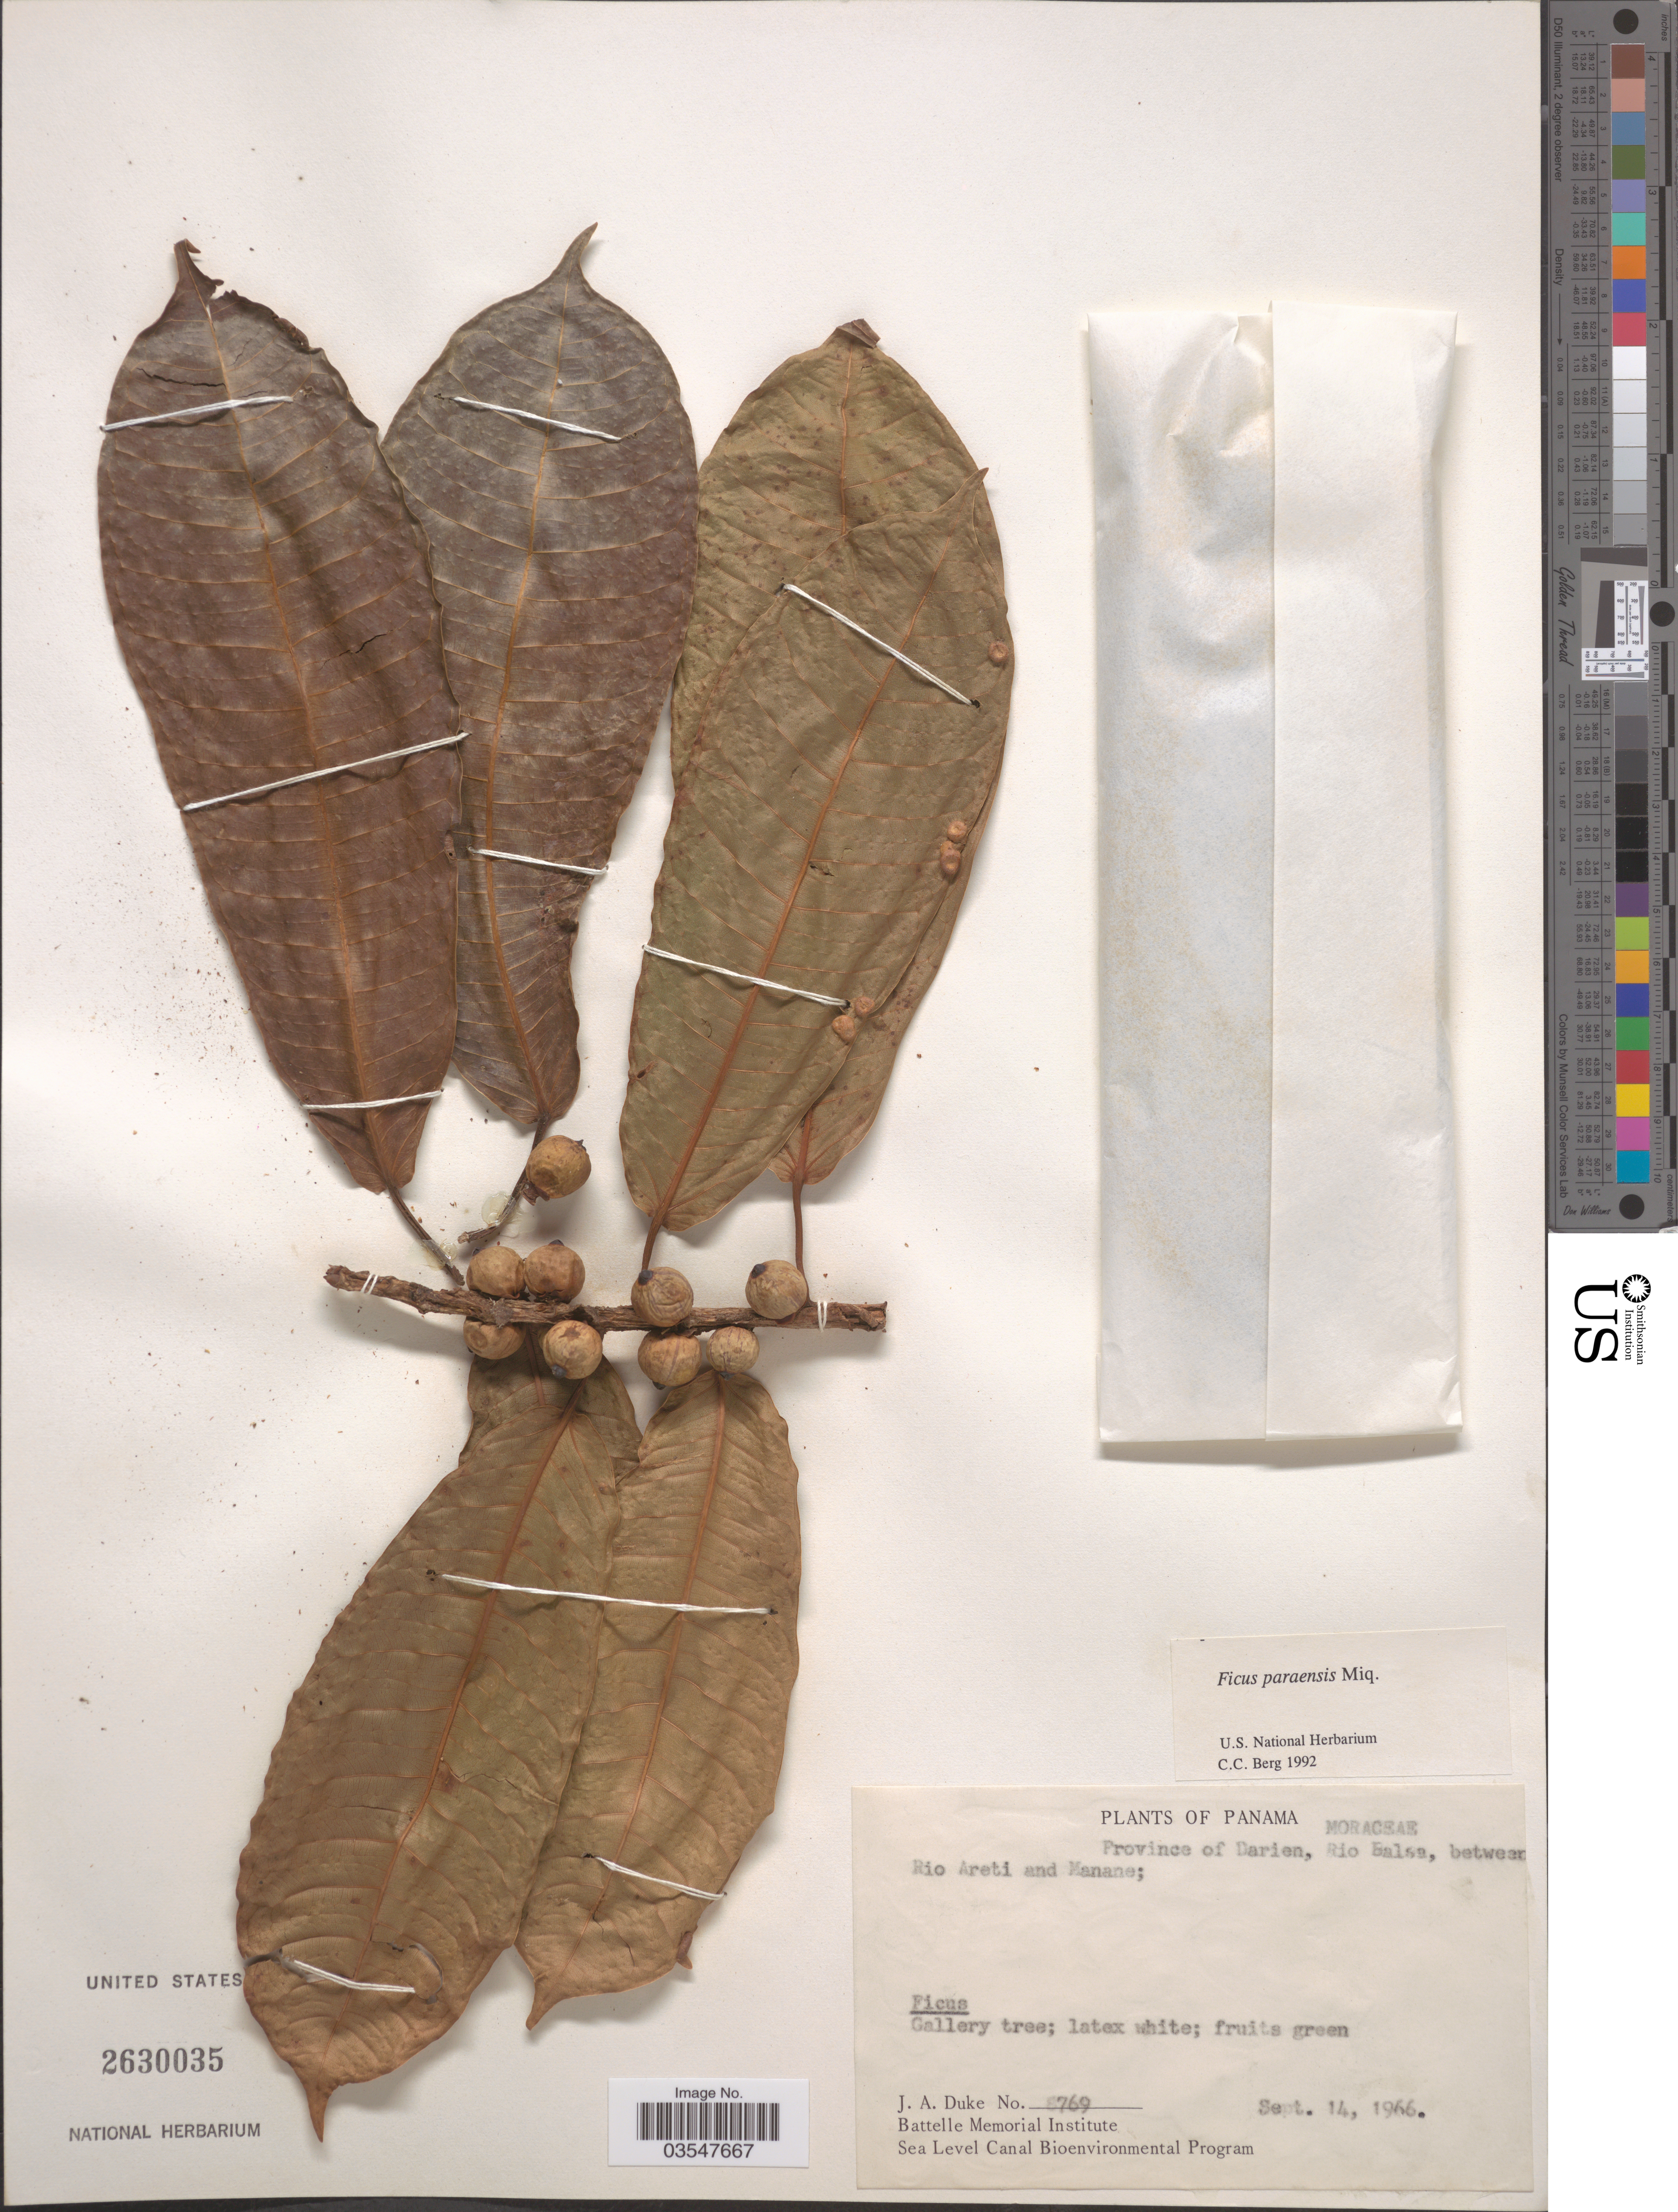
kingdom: Plantae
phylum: Tracheophyta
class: Magnoliopsida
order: Rosales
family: Moraceae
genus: Ficus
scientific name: Ficus paraensis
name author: (Miq.) Miq.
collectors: J. A. Duke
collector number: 8769*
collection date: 1966-09-14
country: Panama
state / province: Darien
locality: Rio Balsa, between Rio Areti and Manane.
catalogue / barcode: US 2630035